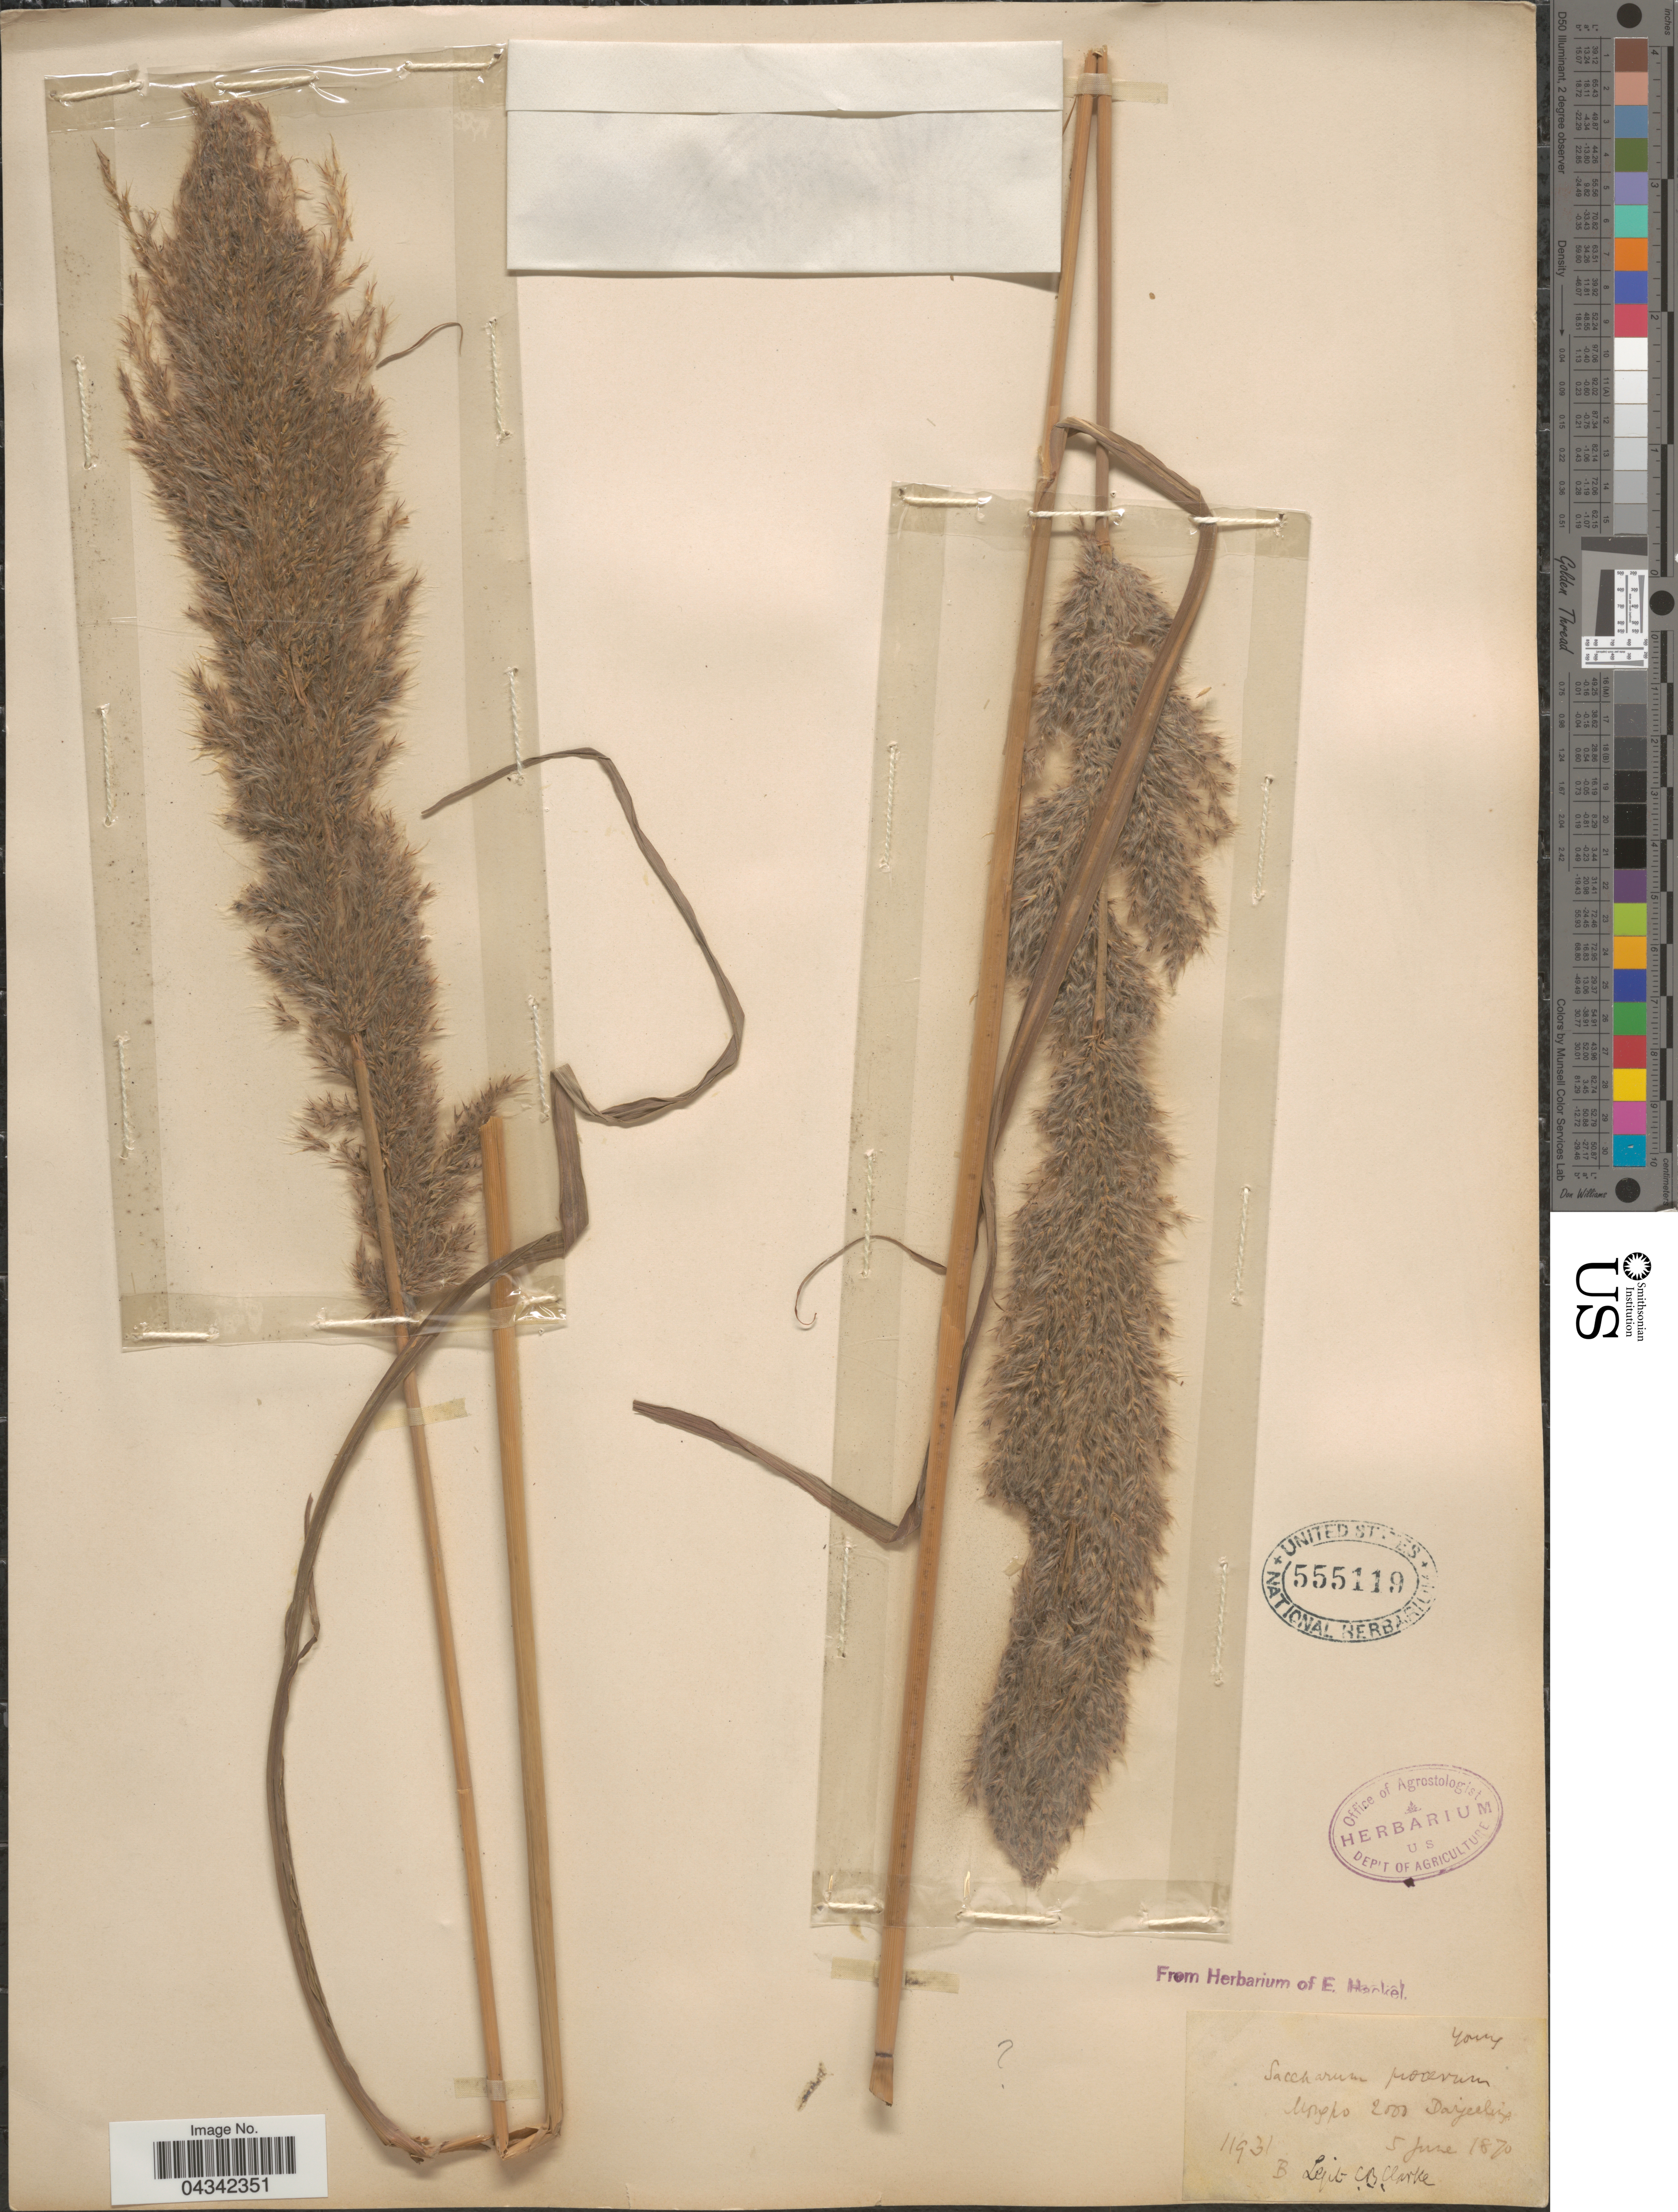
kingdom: Plantae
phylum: Tracheophyta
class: Liliopsida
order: Poales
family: Poaceae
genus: Tripidium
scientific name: Tripidium bengalense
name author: (Retz.) H. Scholz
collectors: C. B. Clarke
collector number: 11931B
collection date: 1870-06-05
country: India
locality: Mungpo, Darjeeling.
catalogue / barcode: US 555119